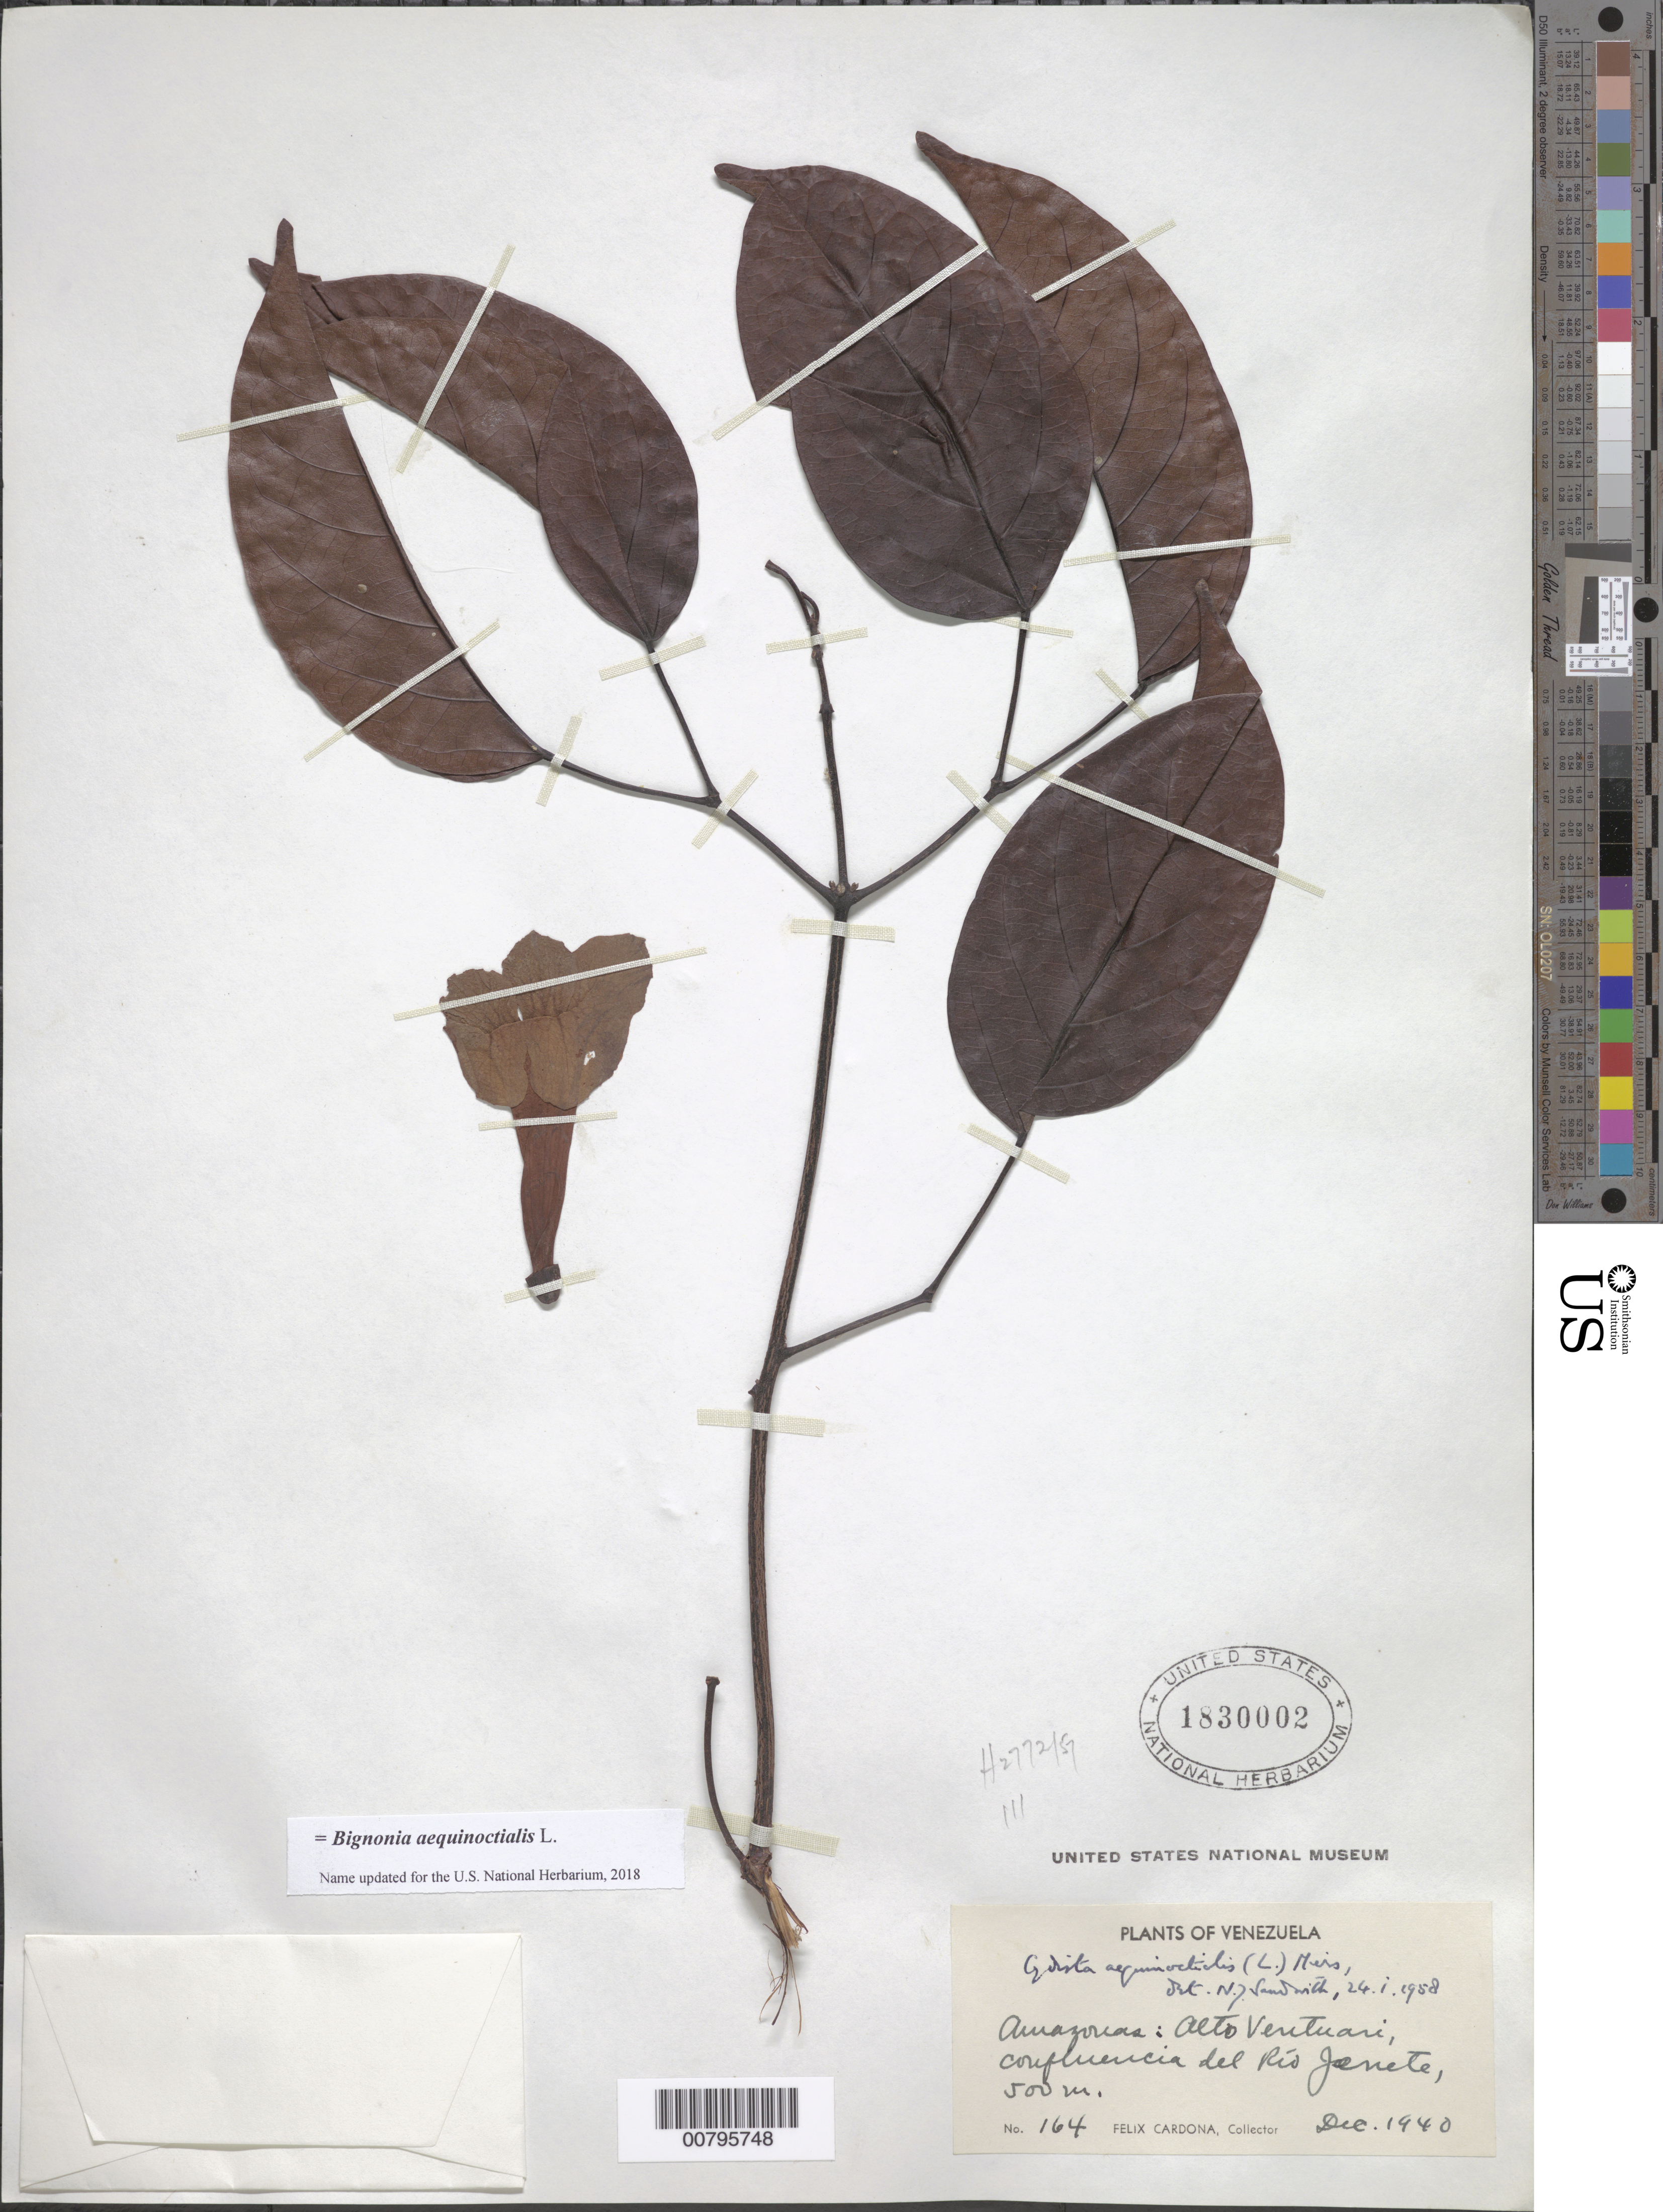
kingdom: Plantae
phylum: Tracheophyta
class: Magnoliopsida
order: Lamiales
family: Bignoniaceae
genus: Bignonia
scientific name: Bignonia aequinoctialis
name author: L.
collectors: F. Cardona Puig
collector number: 164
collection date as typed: Dec-40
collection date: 1940-12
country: Venezuela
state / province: Amazonas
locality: Alto Ventuari, confluencia del Río Jenete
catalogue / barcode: US 1830002